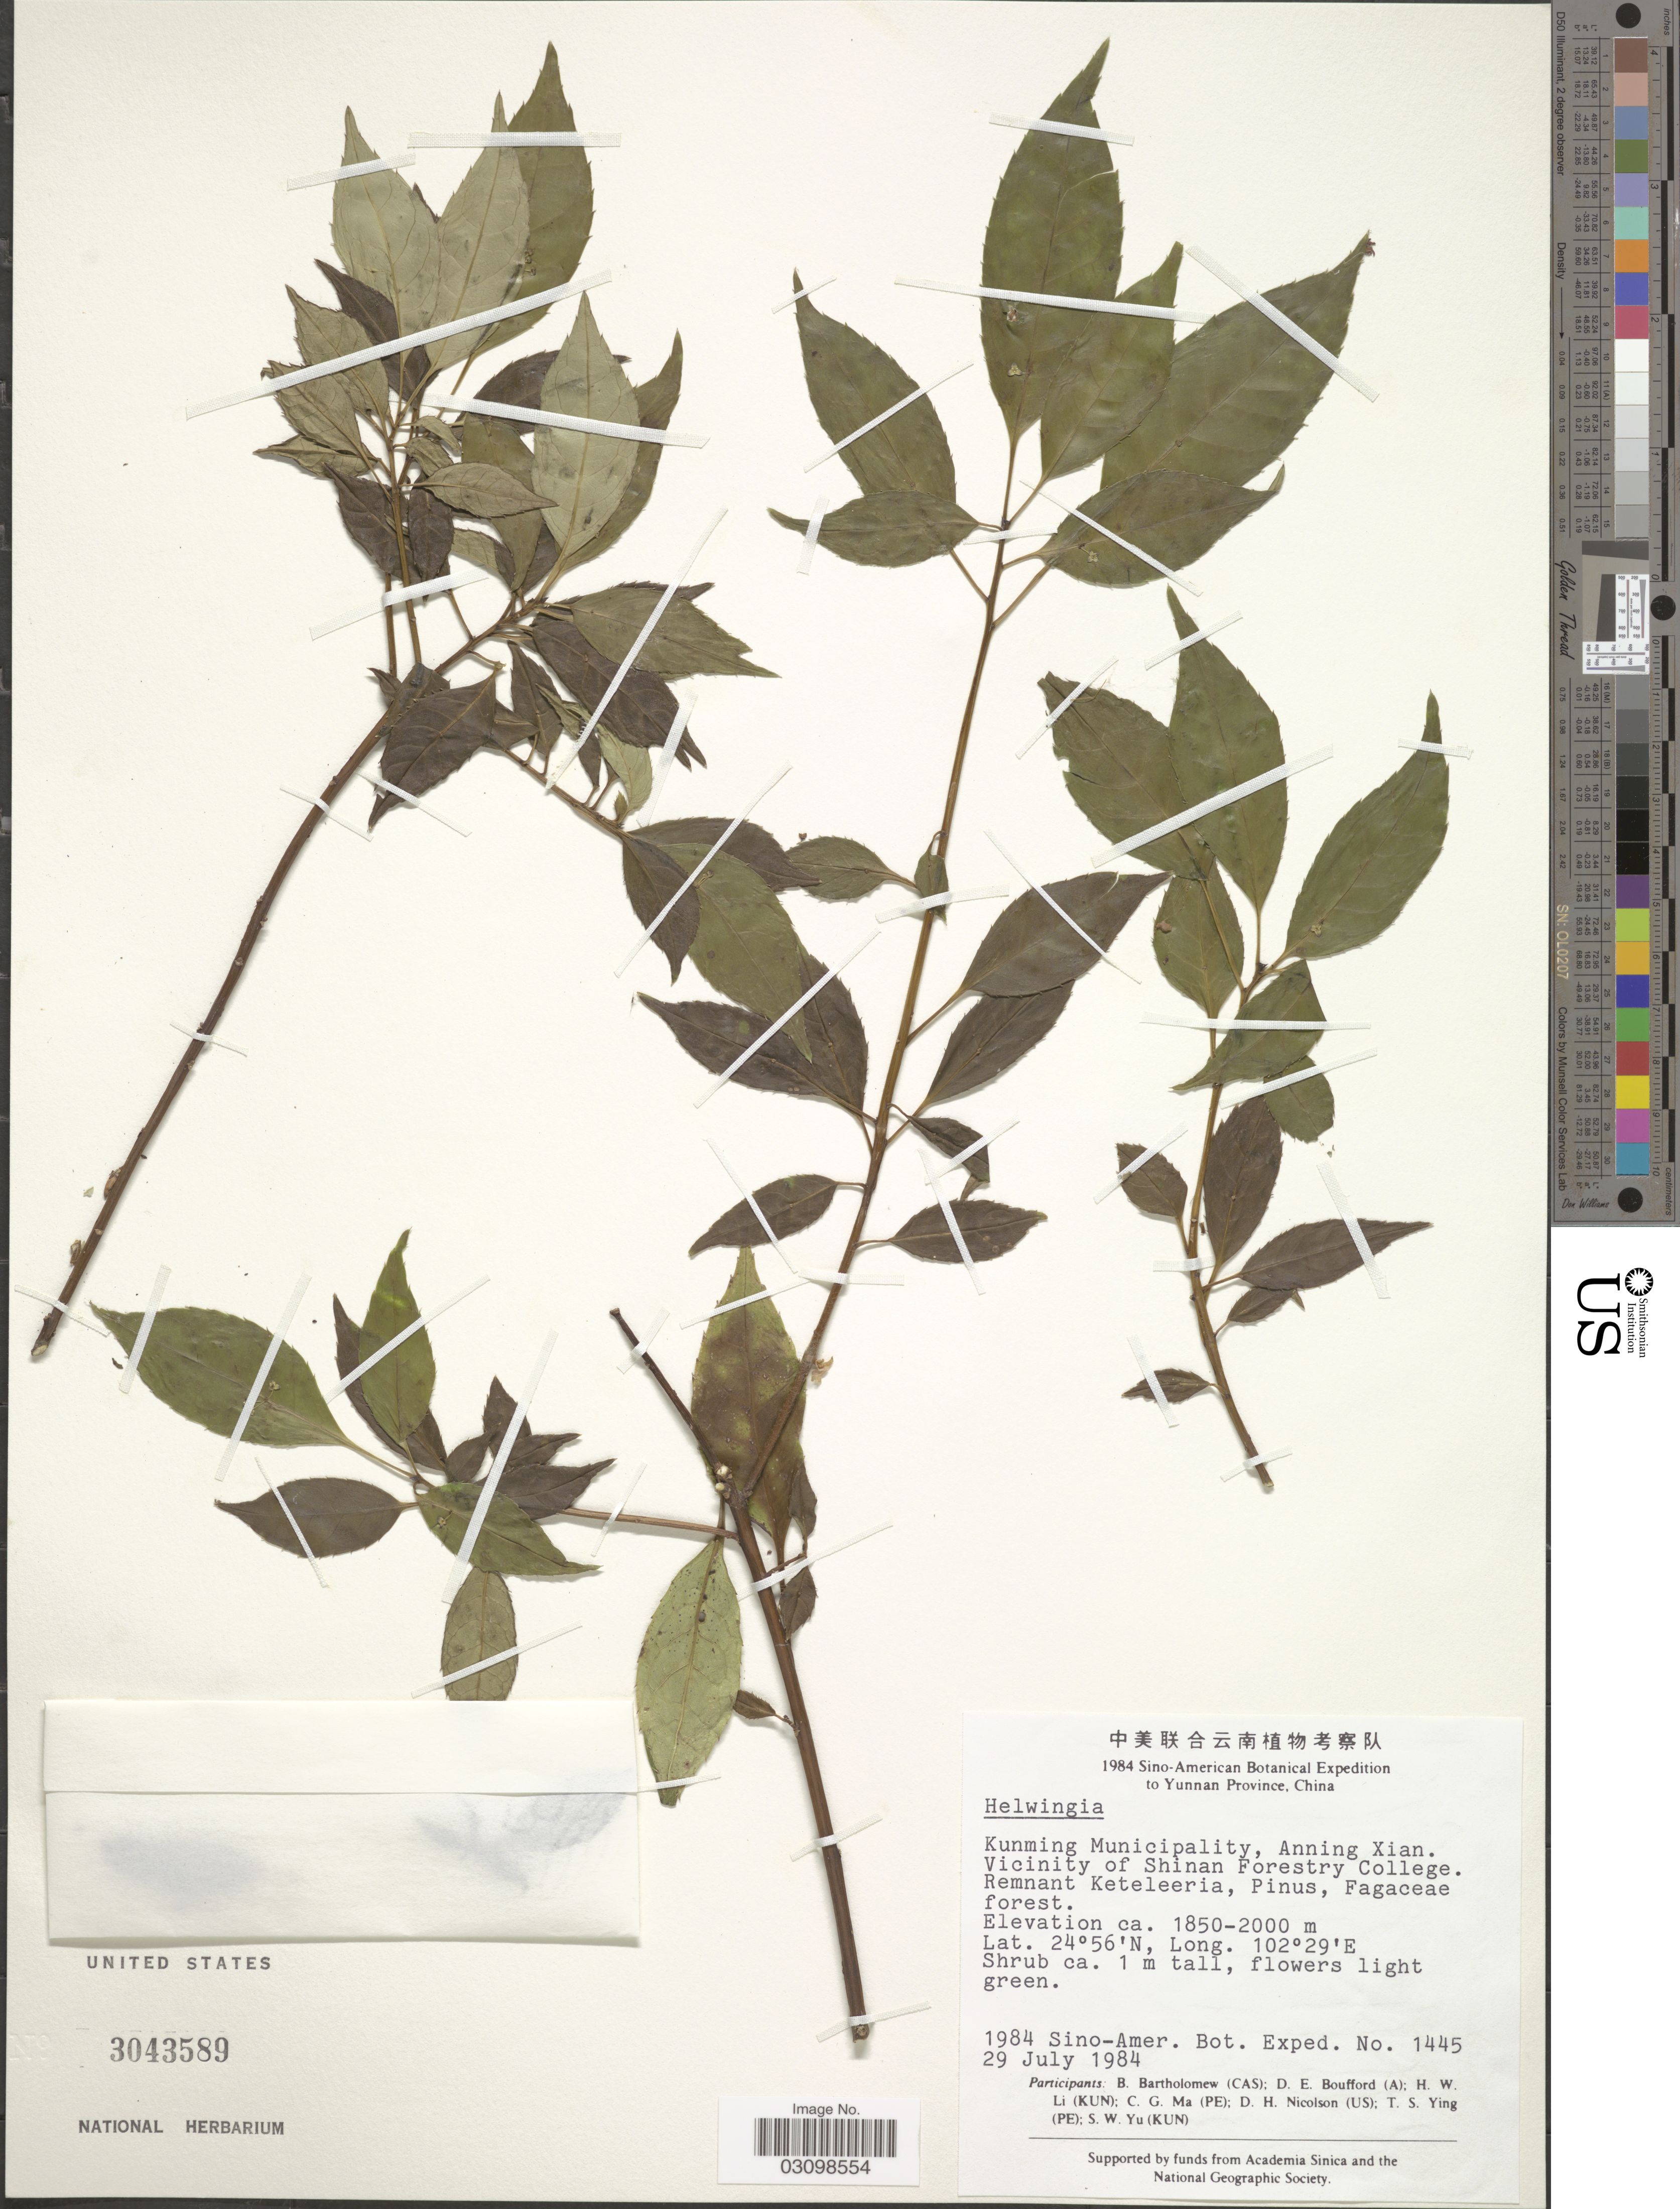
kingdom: Plantae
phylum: Tracheophyta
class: Magnoliopsida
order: Aquifoliales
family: Helwingiaceae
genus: Helwingia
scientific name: Helwingia sp.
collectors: B. Bartholomew, D. E. Boufford, H. W. Li, C. Ma & et al.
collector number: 1445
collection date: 1984-07-29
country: China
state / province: Yunnan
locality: Kunming Municipality, Anning Xian. Vicinity of Shinan Forestry College.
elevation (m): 1850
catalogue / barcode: US 3043589